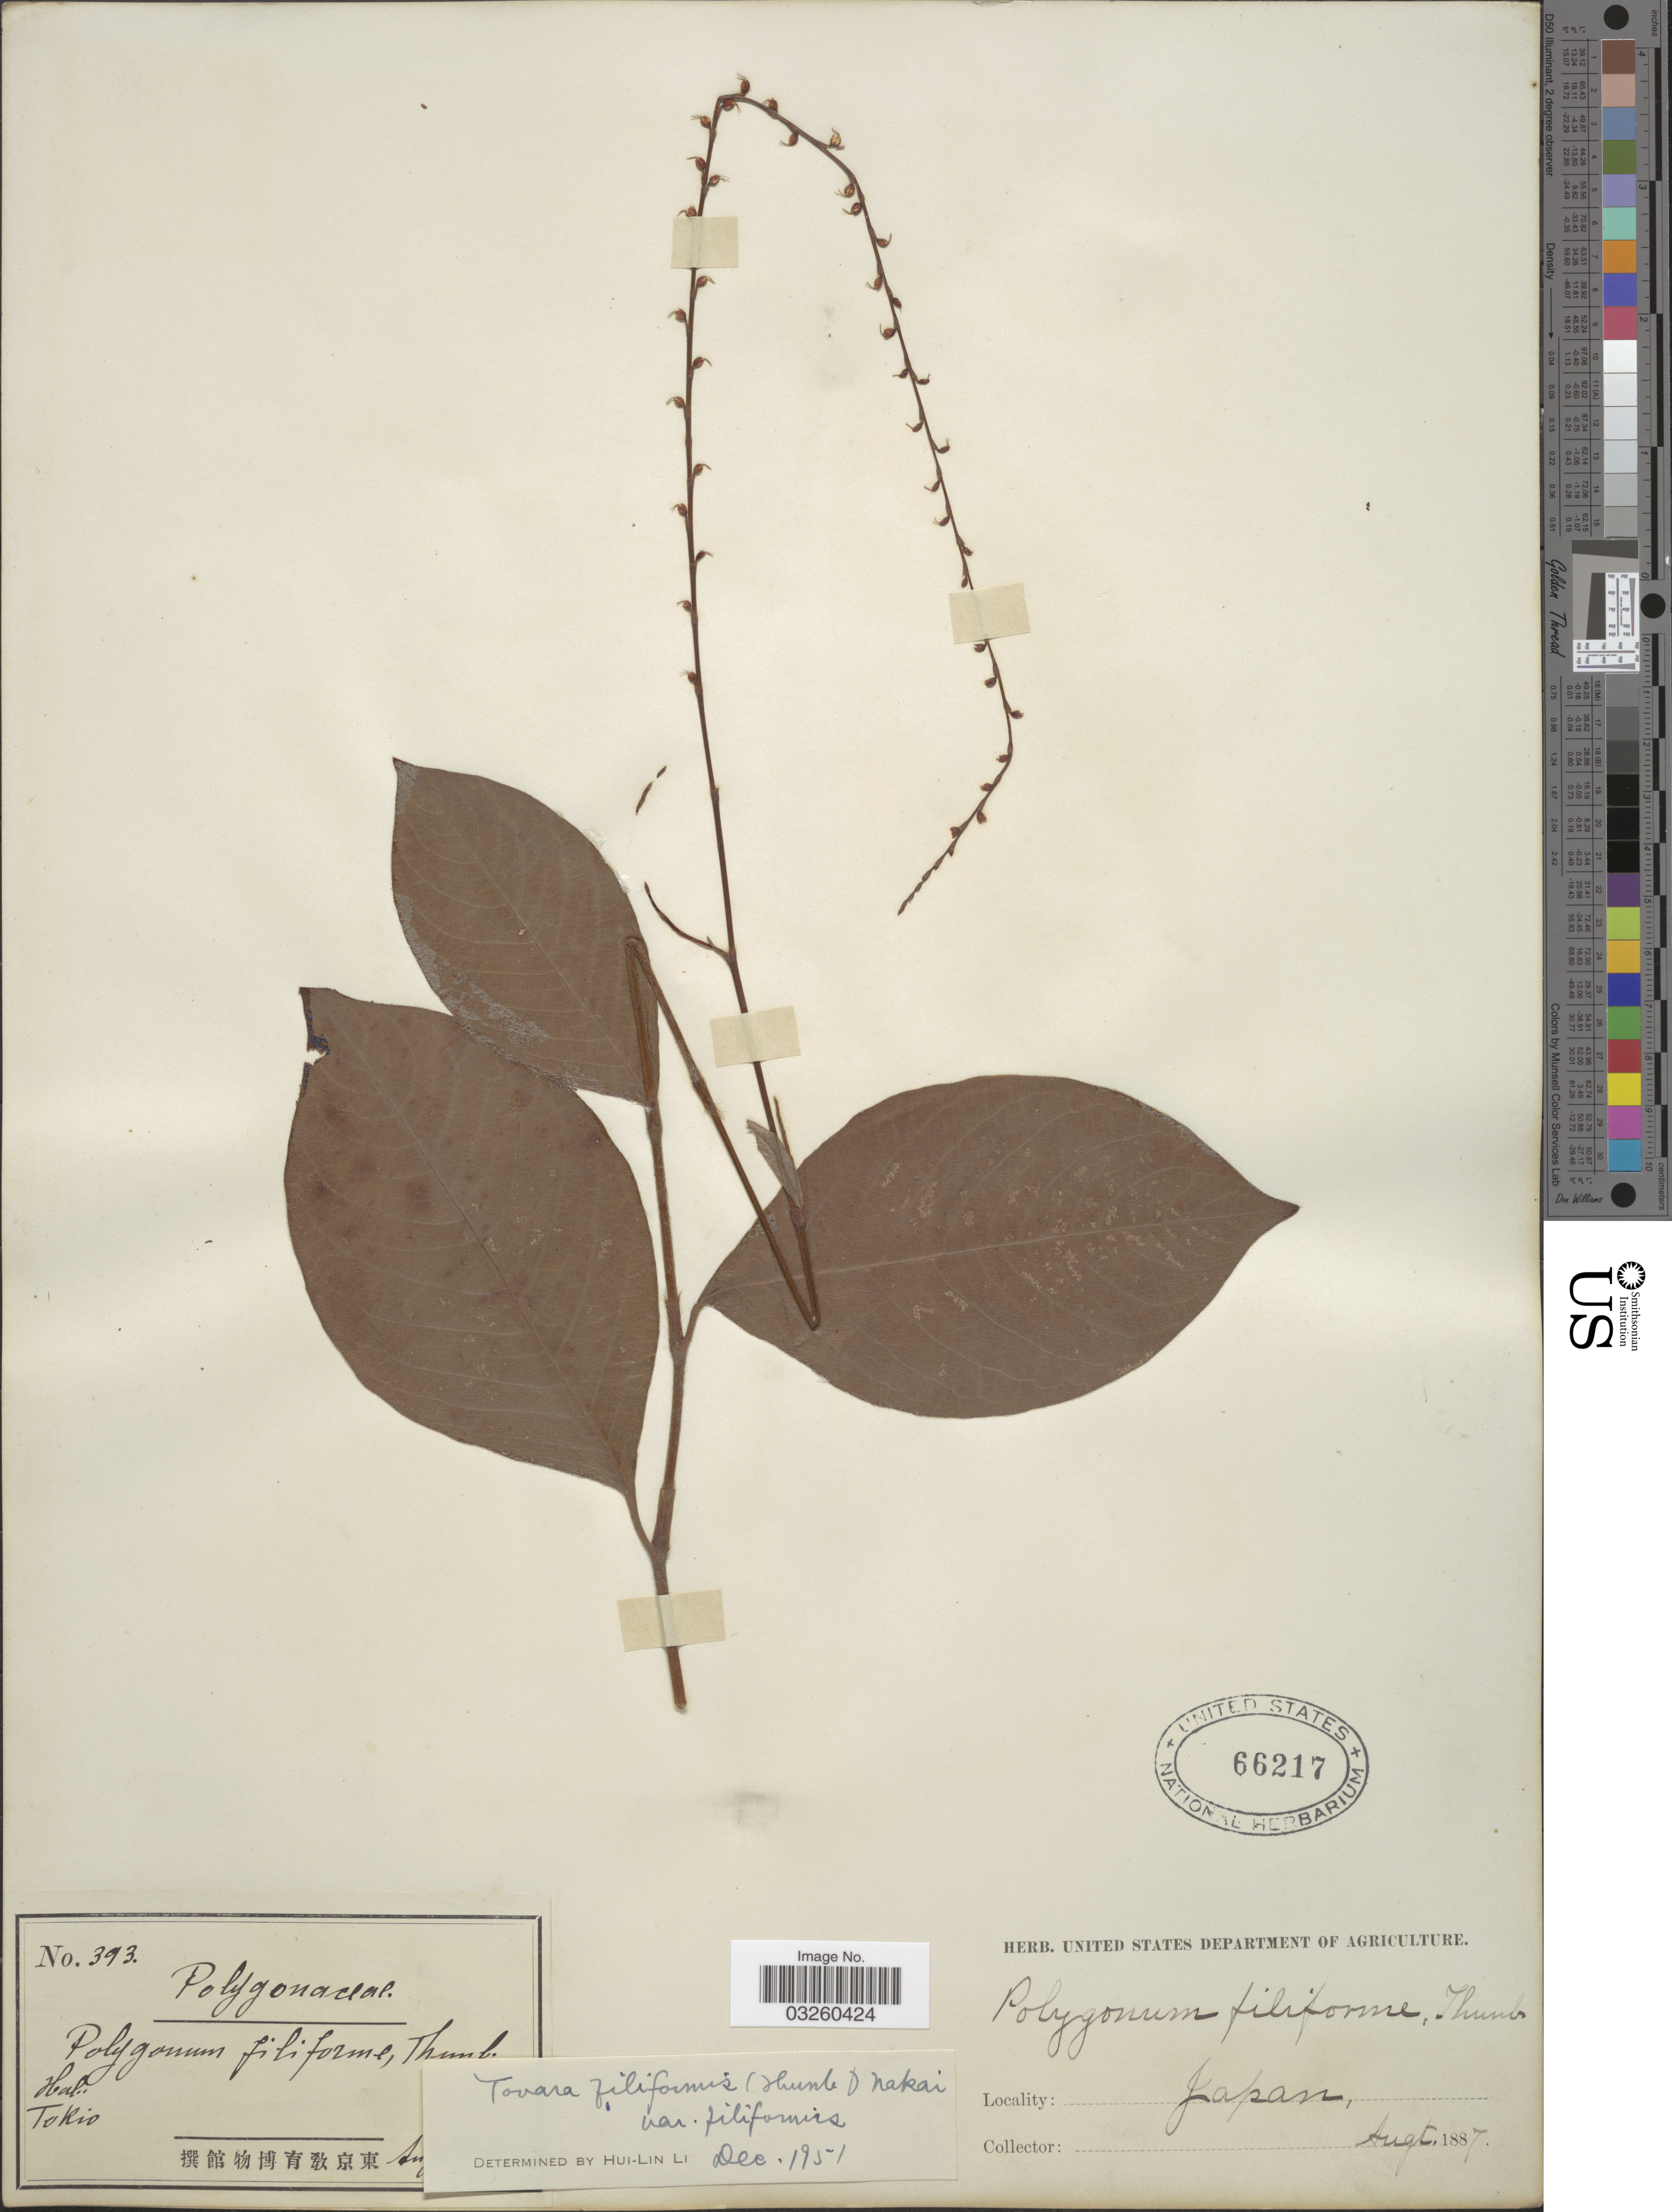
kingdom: Plantae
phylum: Tracheophyta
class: Magnoliopsida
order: Caryophyllales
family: Polygonaceae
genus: Persicaria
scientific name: Persicaria filiformis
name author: (Thunb.) Nakai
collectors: ex herb. U. S. Department of Agriculture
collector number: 393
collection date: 1887-08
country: Japan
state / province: Tokyo, Federal City of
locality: Tokio.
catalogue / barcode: US 66217